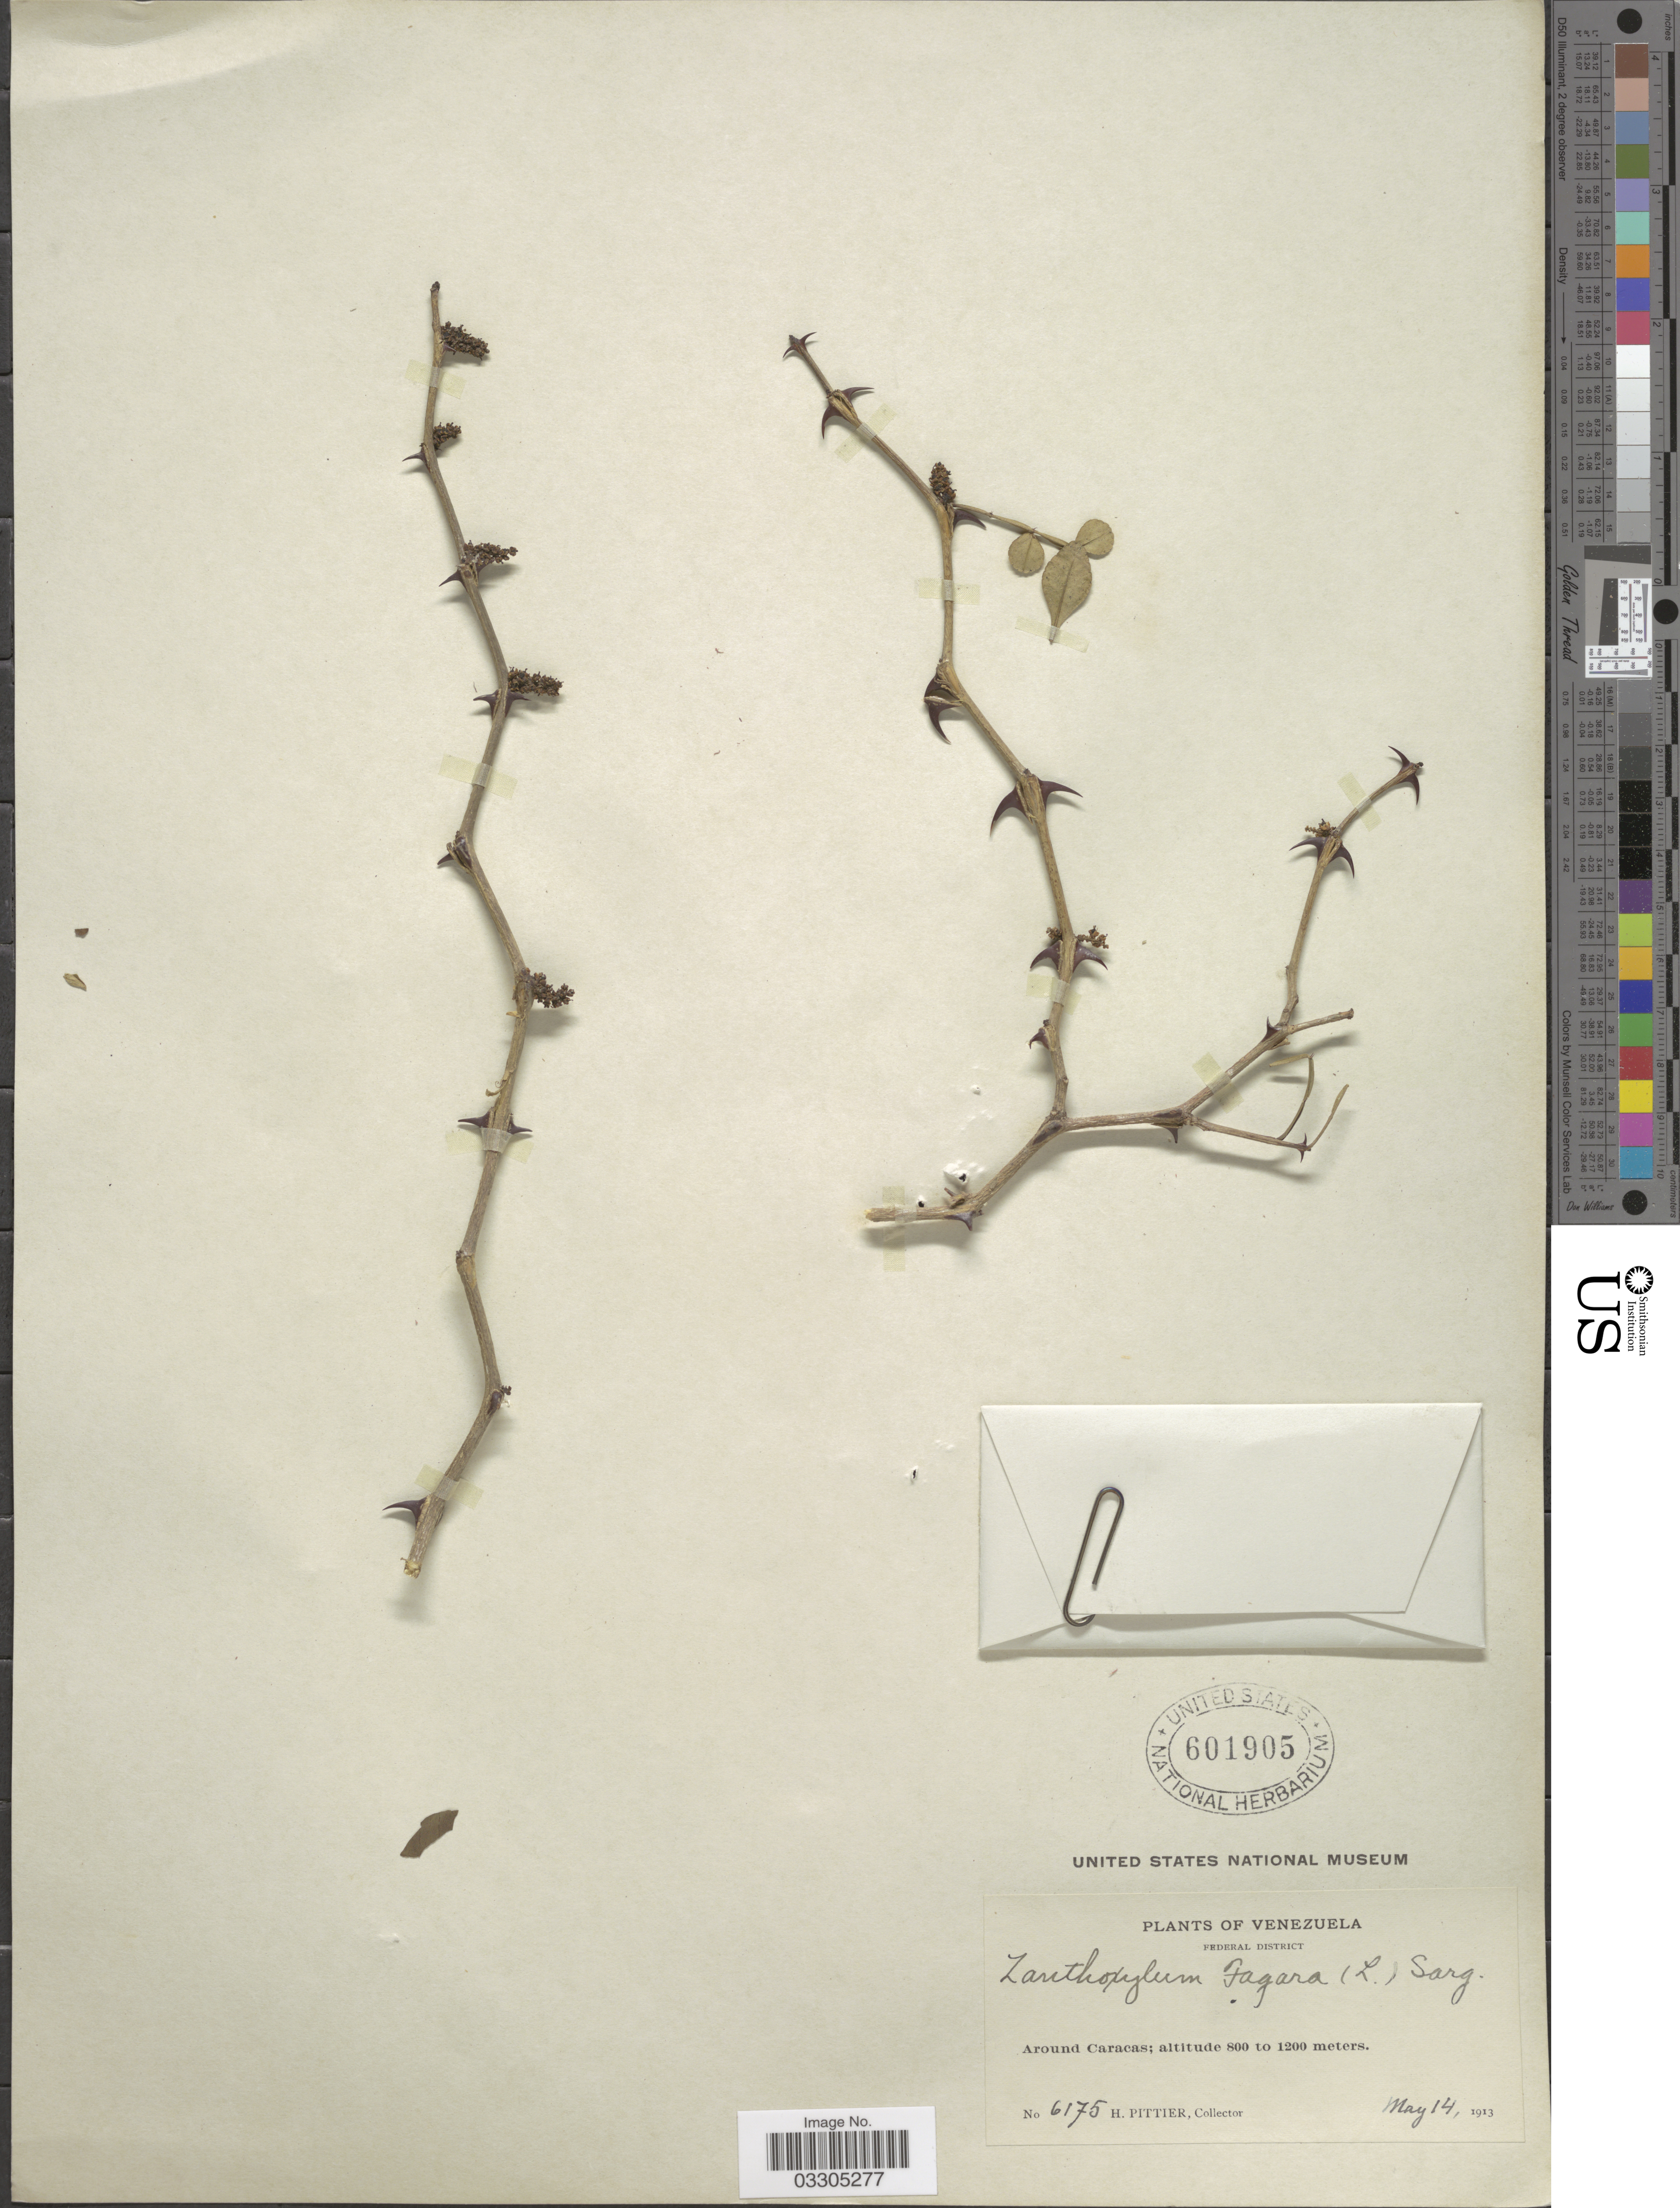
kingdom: Plantae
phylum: Tracheophyta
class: Magnoliopsida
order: Sapindales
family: Rutaceae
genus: Zanthoxylum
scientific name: Zanthoxylum fagara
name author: (L.) Sarg.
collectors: H. F. Pittier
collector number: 6175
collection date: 1913-05-14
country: Venezuela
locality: Federal District. Around Caracas.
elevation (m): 800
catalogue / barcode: US 601905